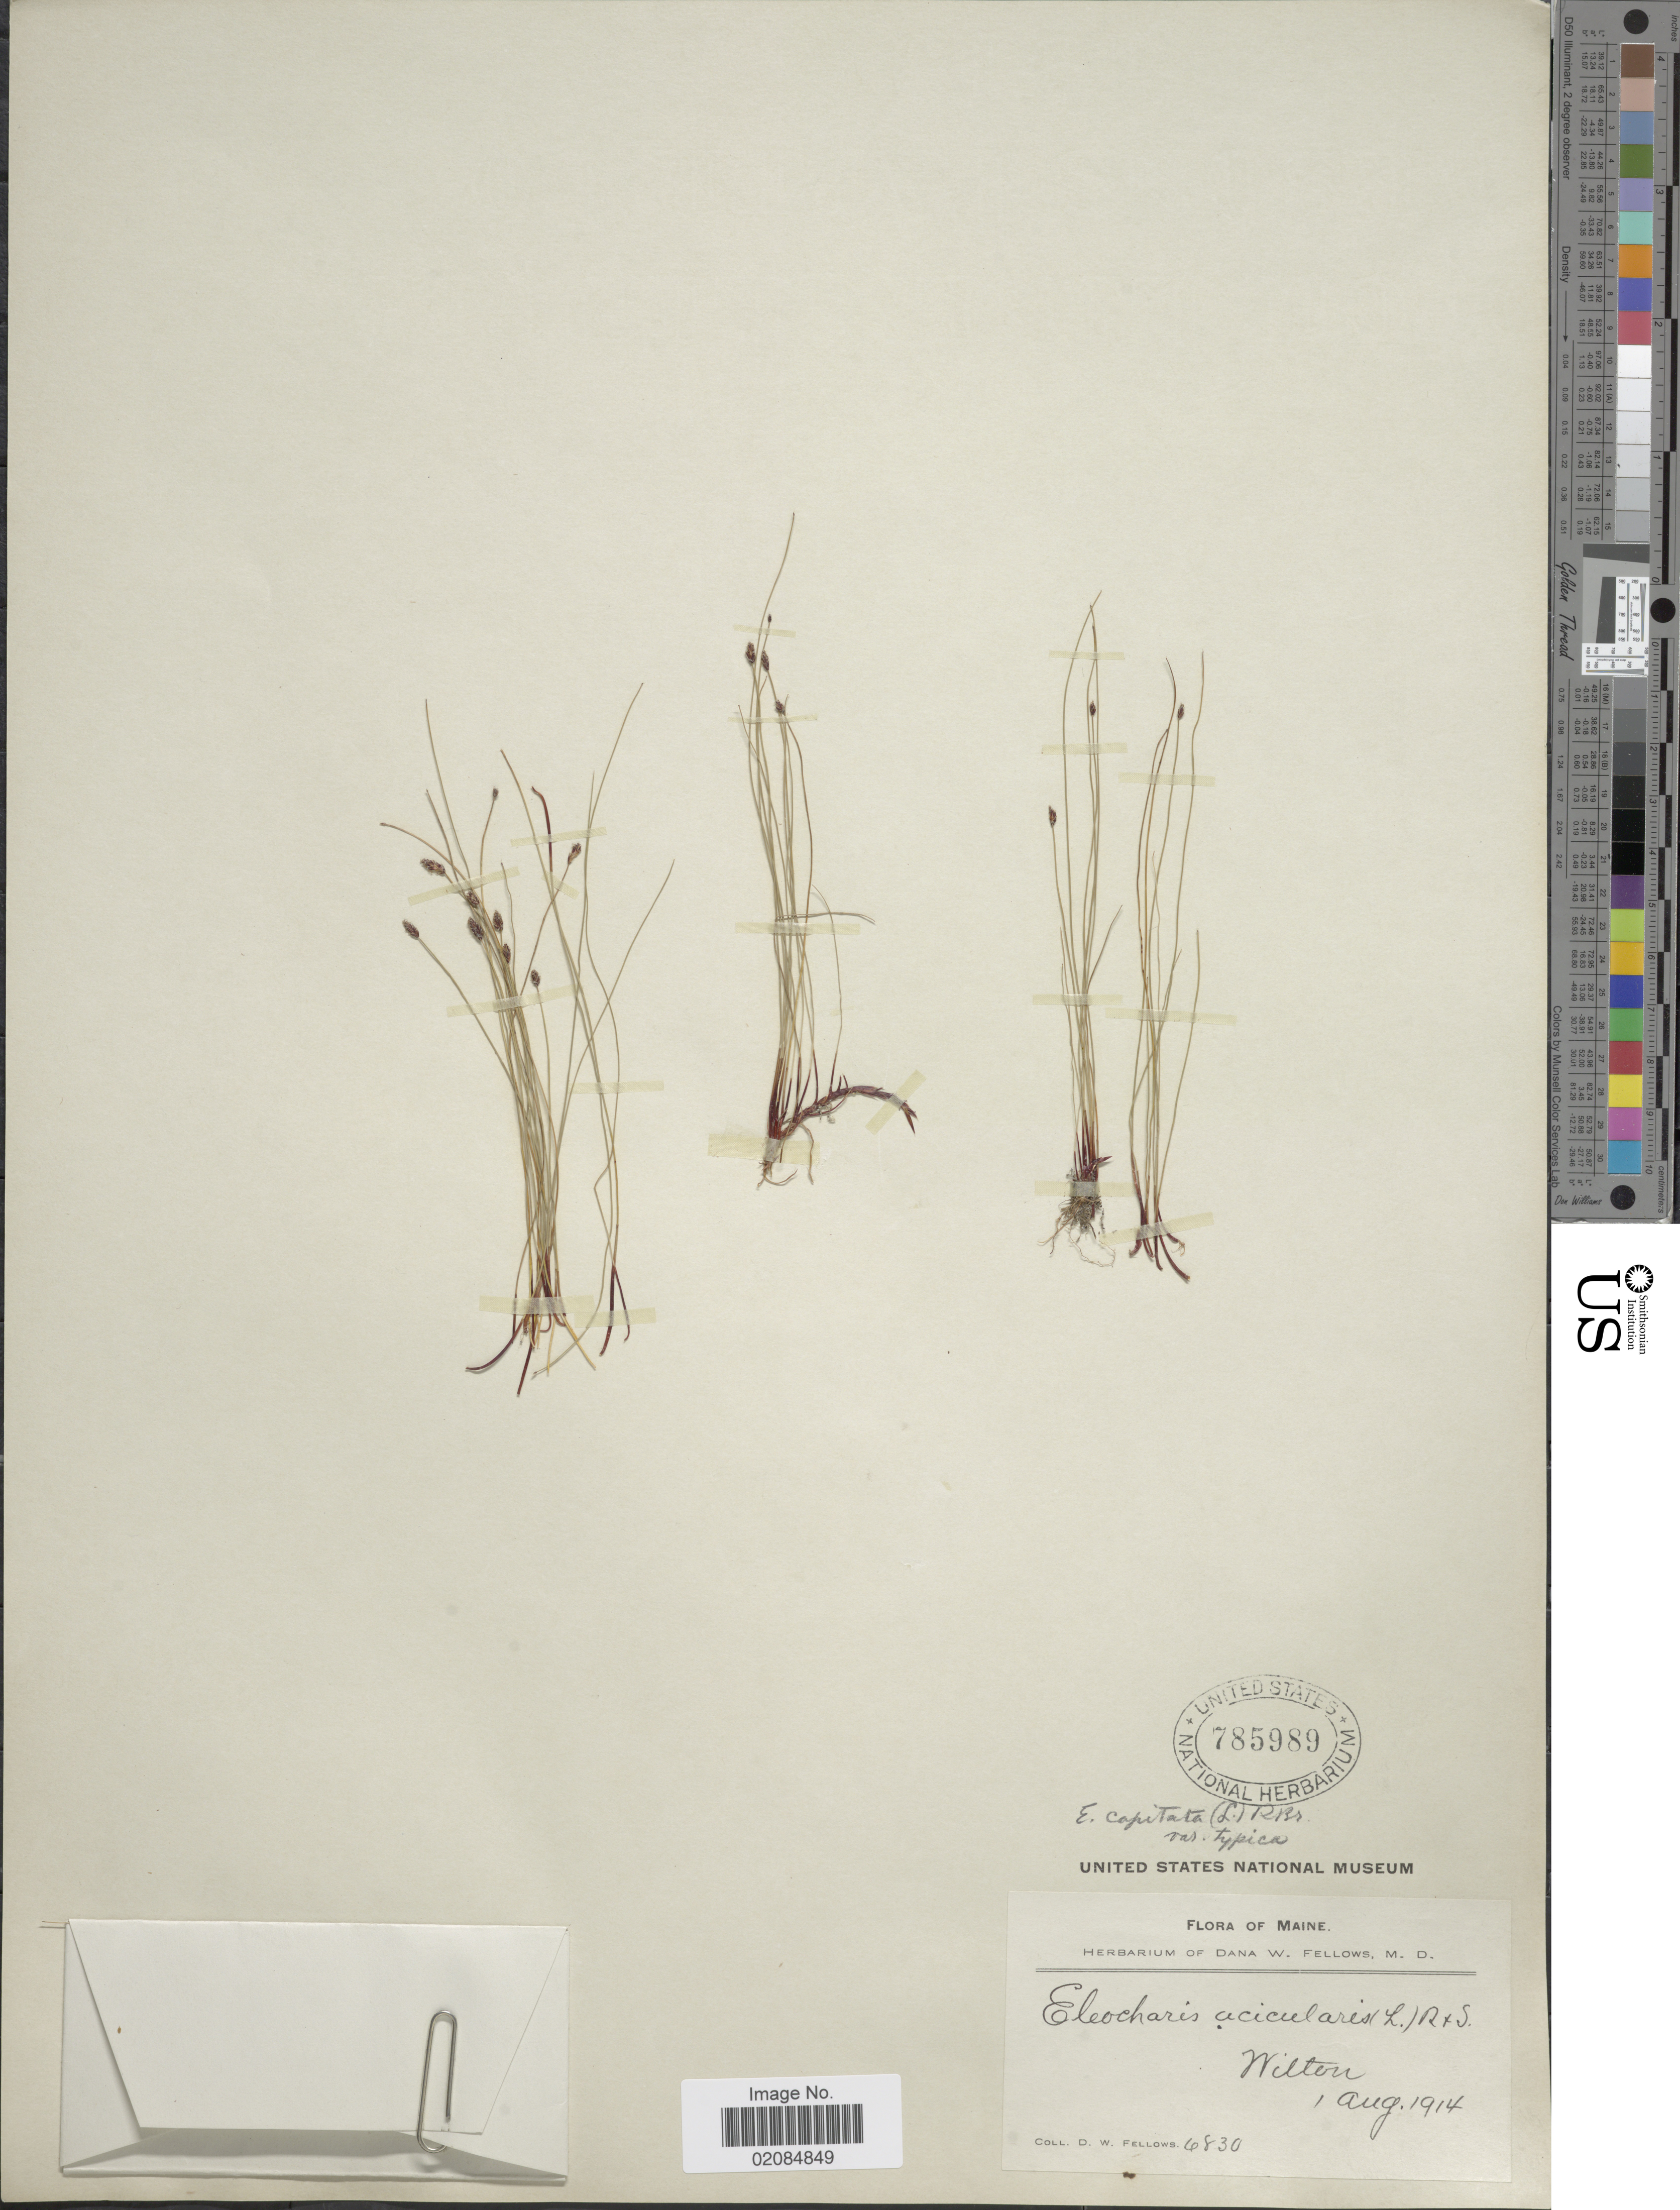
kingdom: Plantae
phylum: Tracheophyta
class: Liliopsida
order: Poales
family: Cyperaceae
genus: Eleocharis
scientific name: Eleocharis tenuis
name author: (Willd.) Schult.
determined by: Strong, Mark T., (BOT), Smithsonian Institution - National Museum of Natural History (UNITED STATES)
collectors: D. W. Fellows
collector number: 6830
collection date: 1914-08-01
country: United States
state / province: Maine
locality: Wilton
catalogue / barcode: US 785989